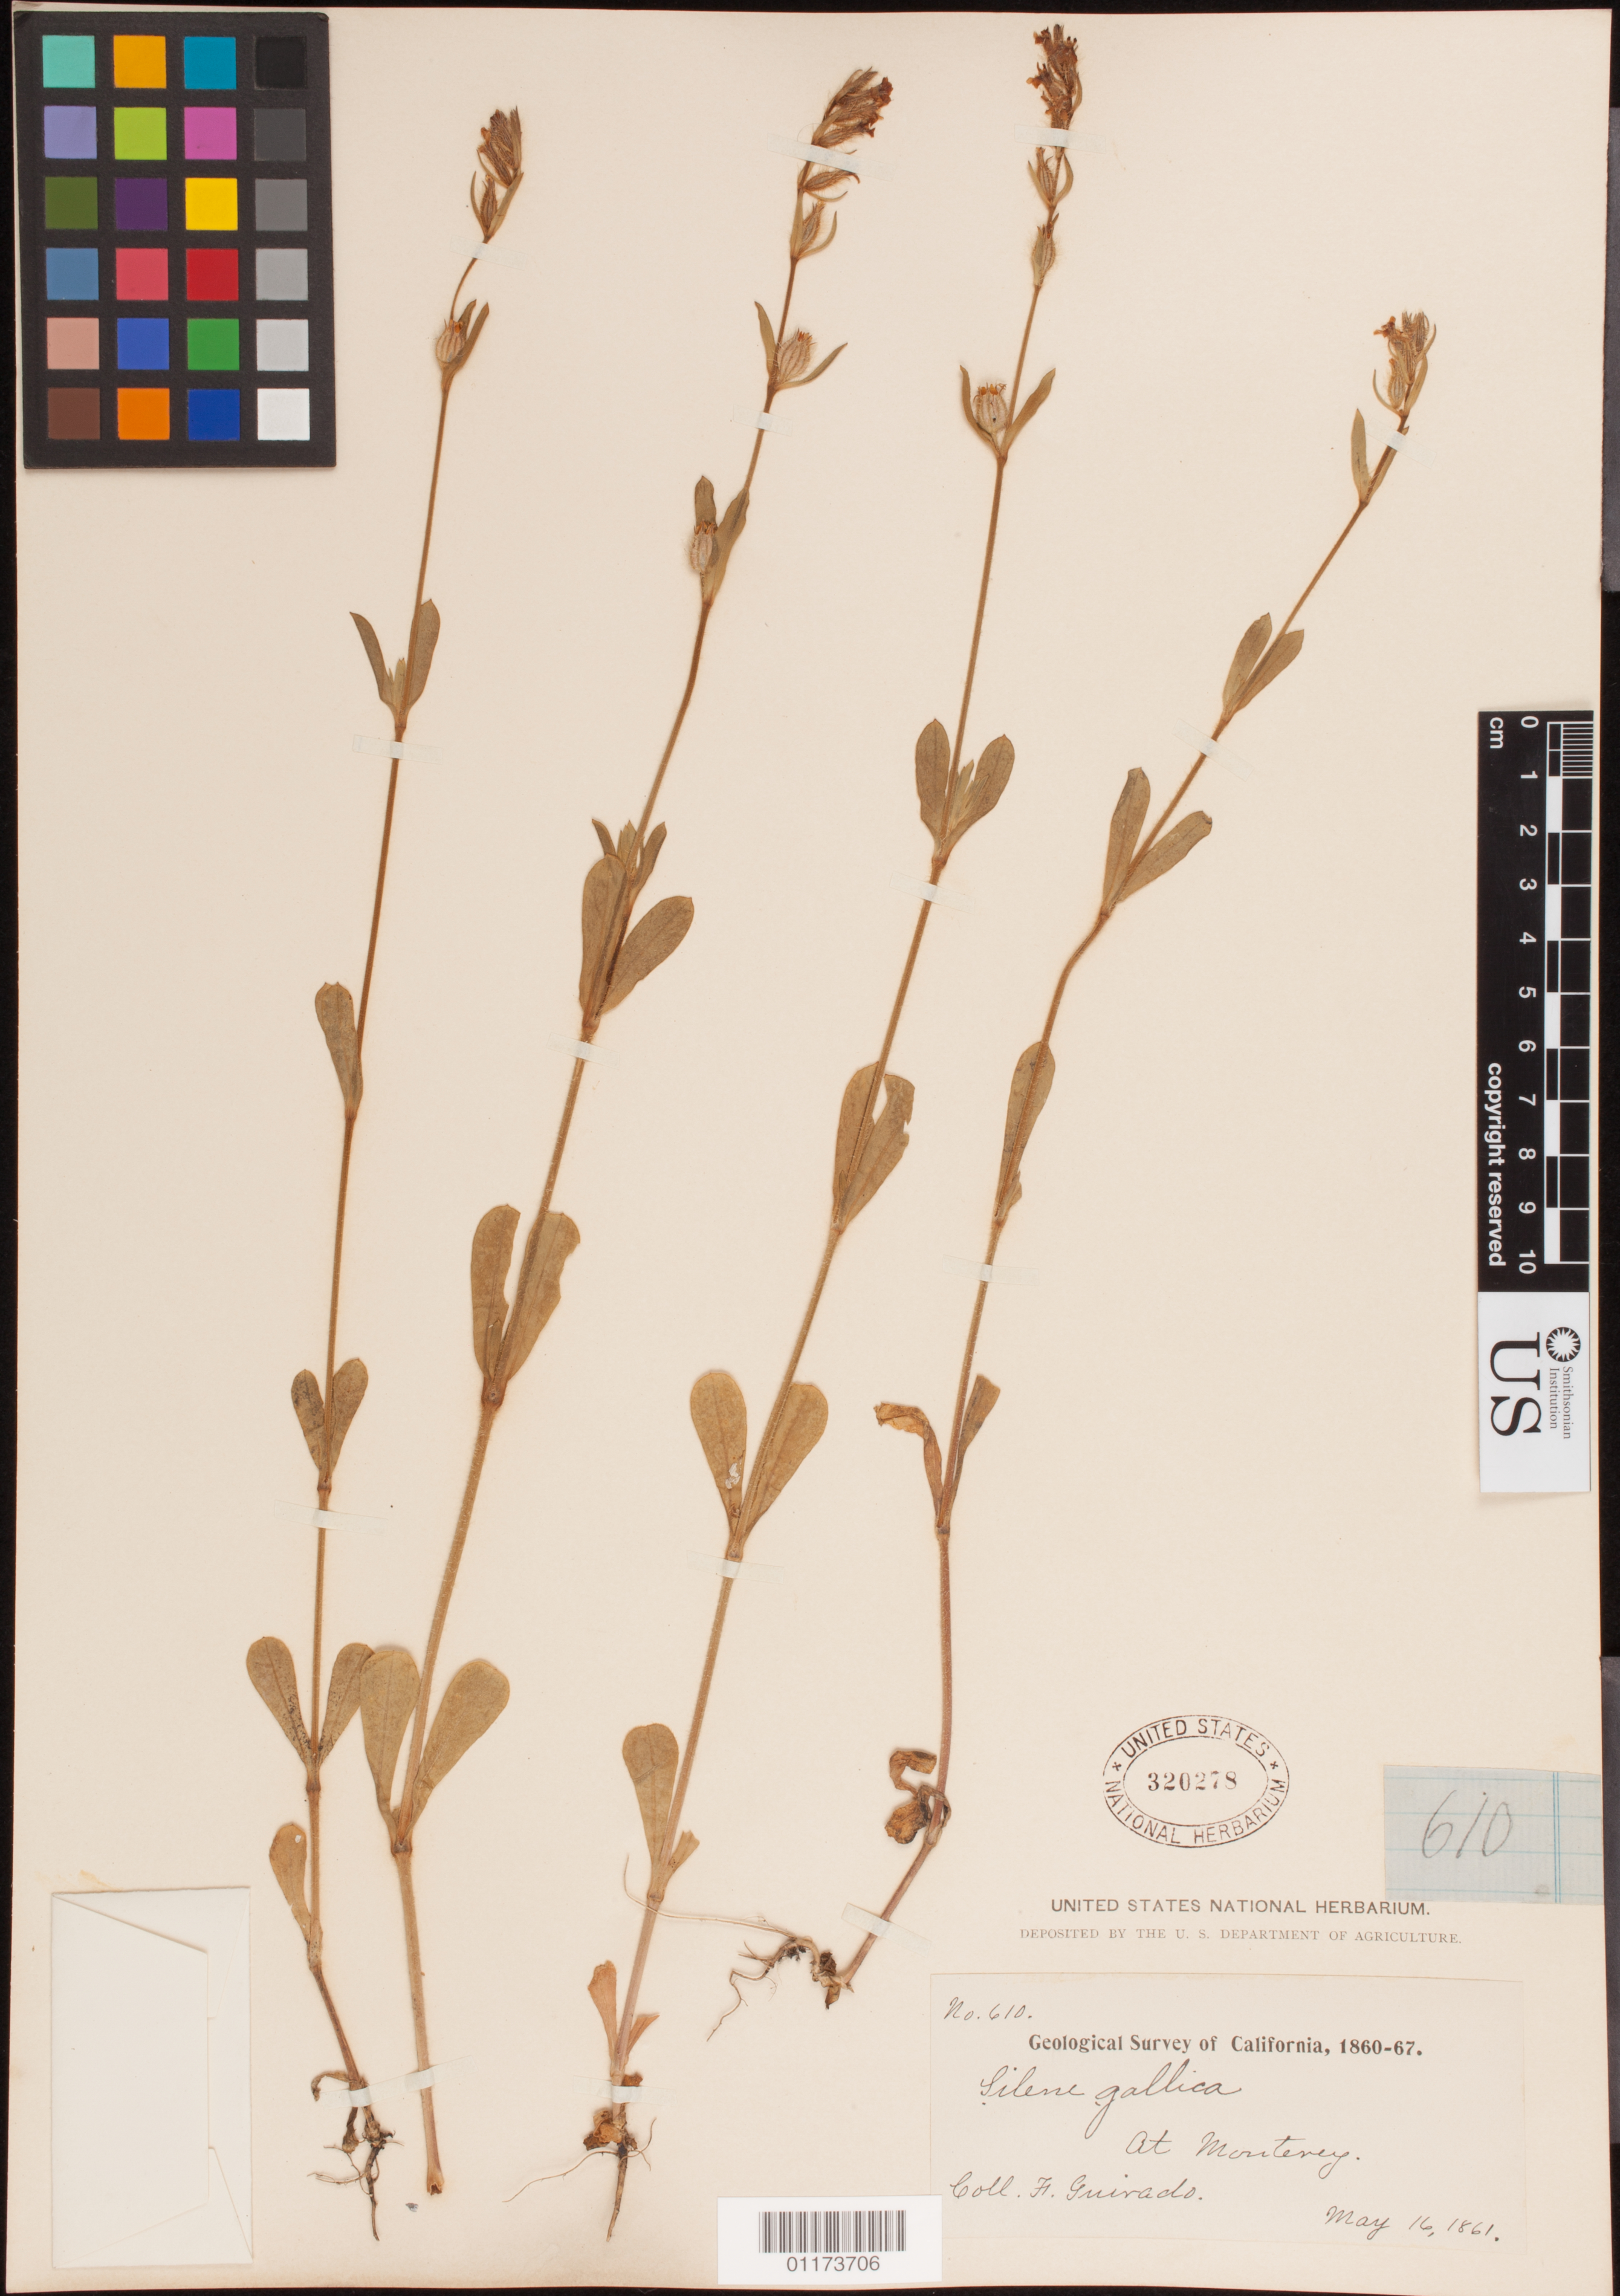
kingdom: Plantae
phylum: Tracheophyta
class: Magnoliopsida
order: Caryophyllales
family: Caryophyllaceae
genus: Silene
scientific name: Silene gallica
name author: L.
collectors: F. Guirado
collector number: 610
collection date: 1861-05-16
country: United States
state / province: California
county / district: Monterey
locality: At Monterey.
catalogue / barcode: US 320278